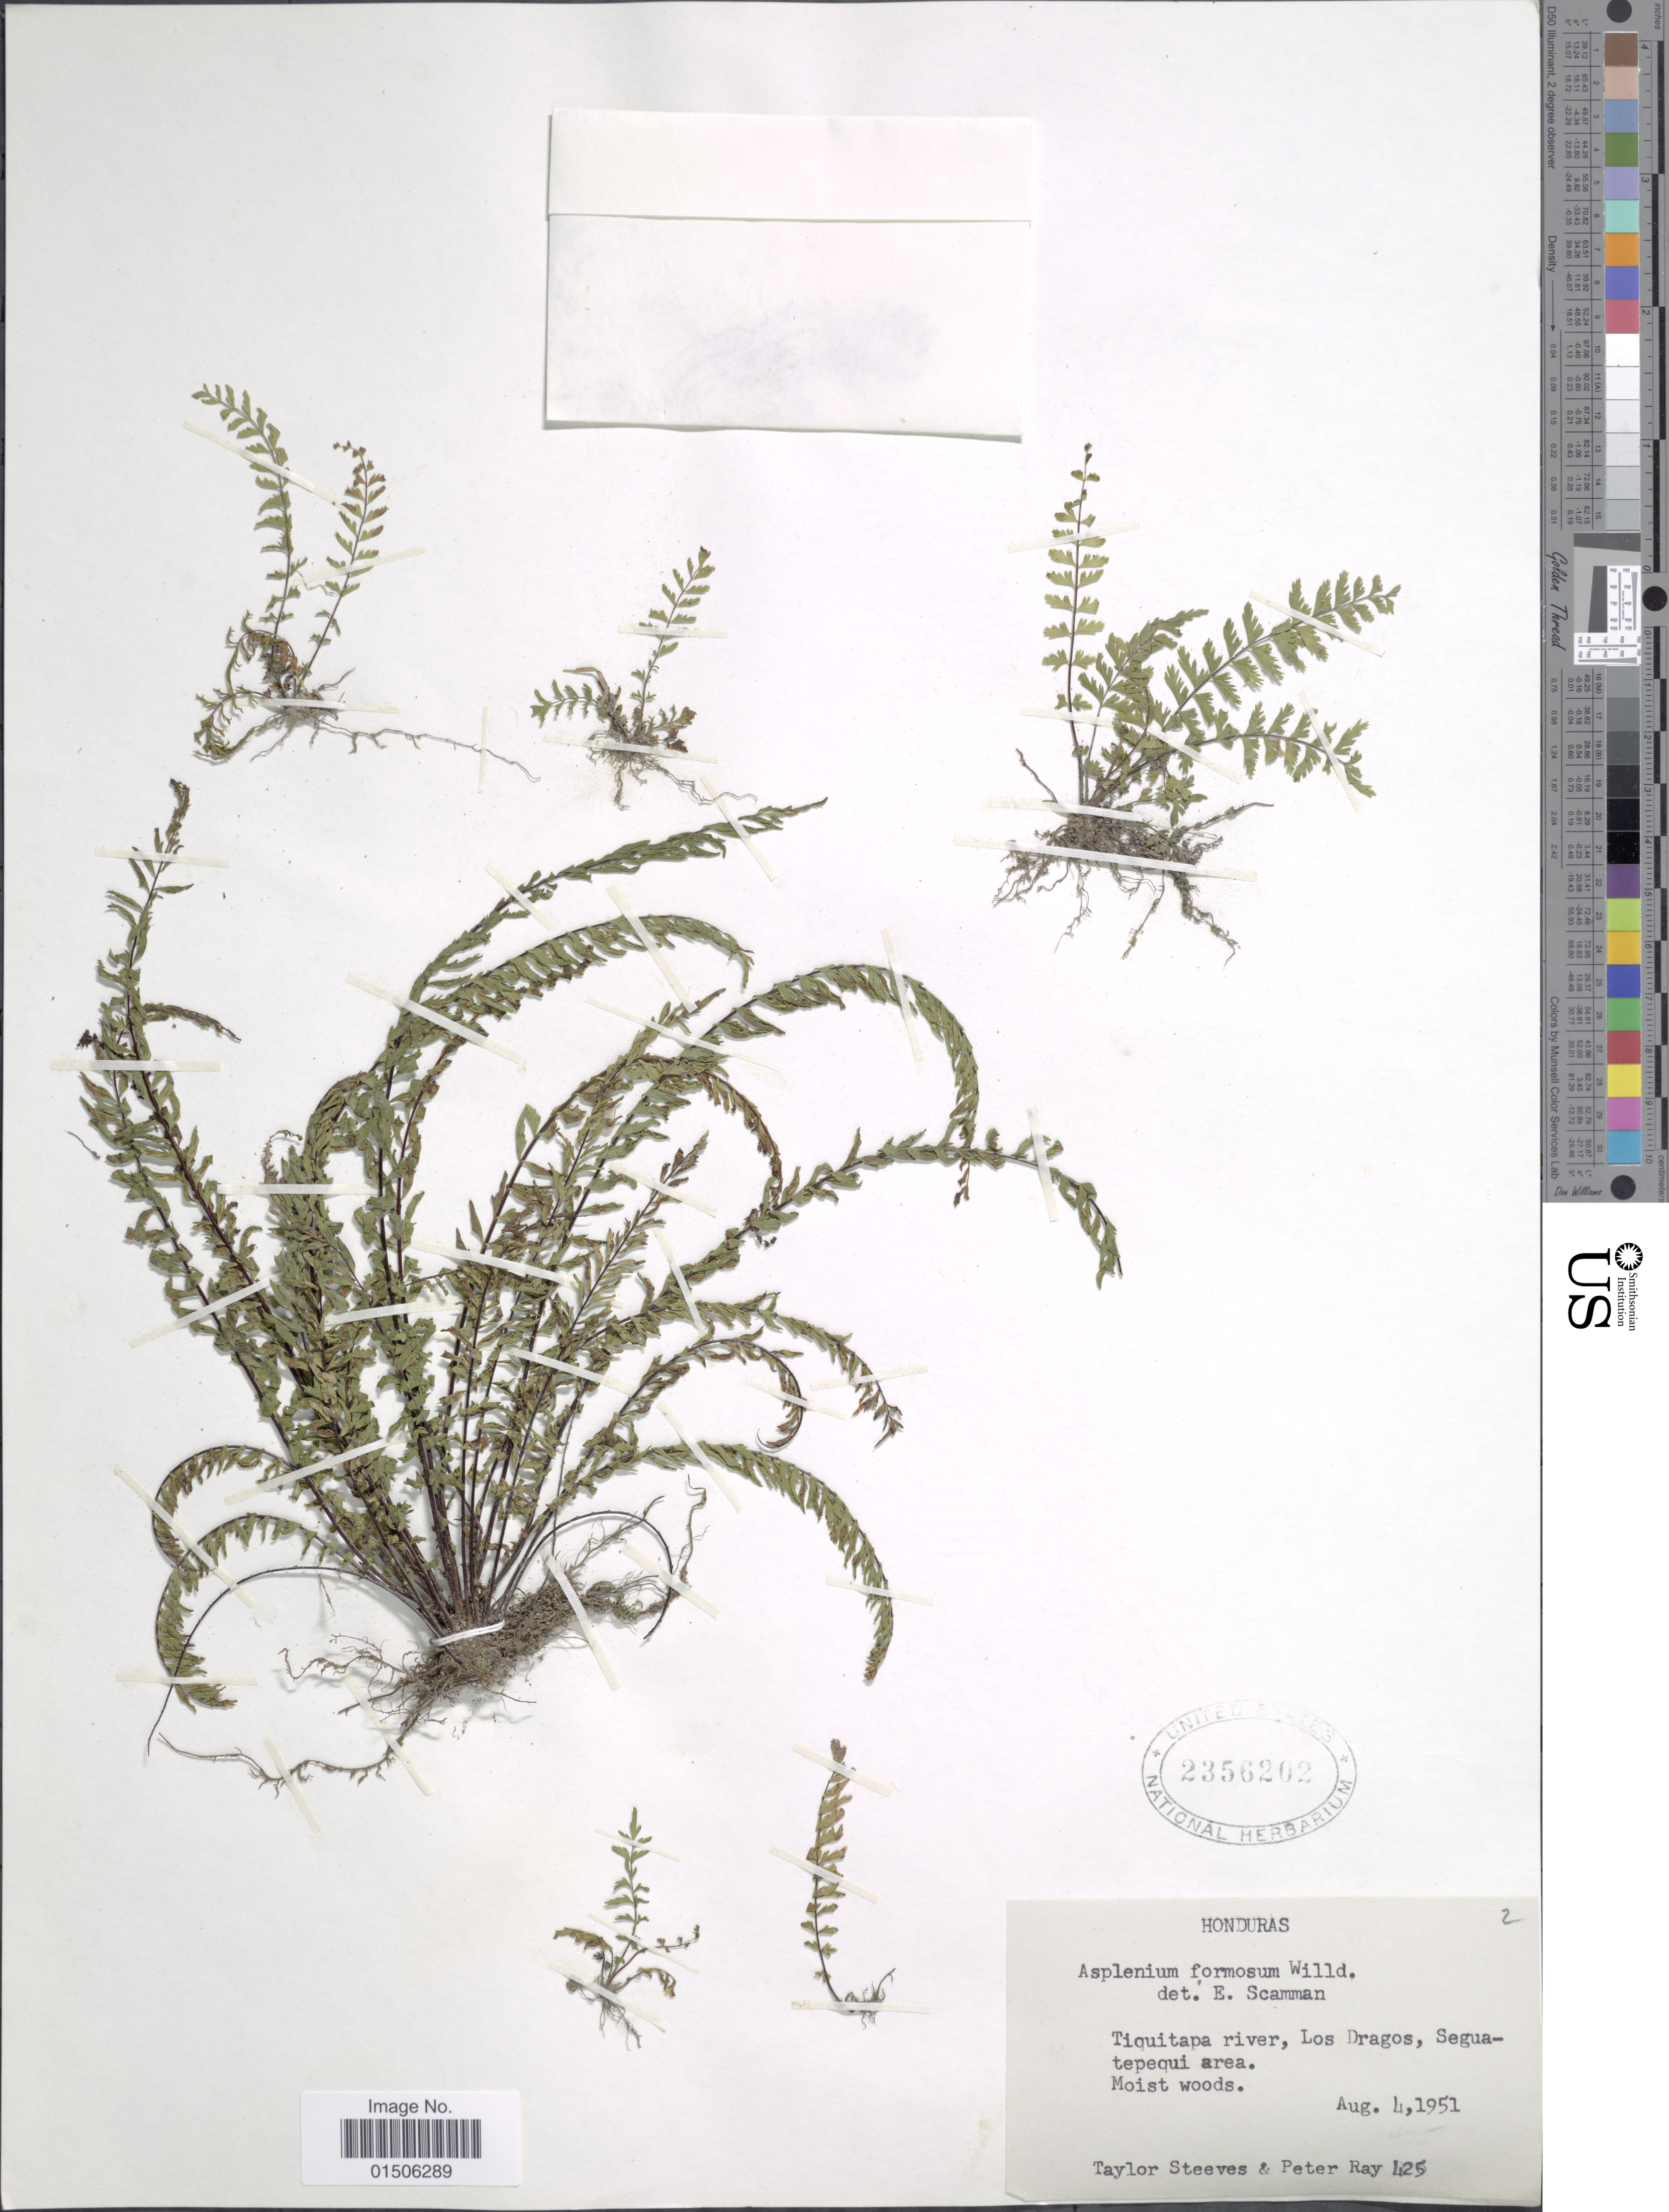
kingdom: Plantae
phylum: Tracheophyta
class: Polypodiopsida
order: Polypodiales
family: Aspleniaceae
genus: Asplenium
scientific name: Asplenium formosum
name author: Willd.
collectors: T. Steeves & P. Ray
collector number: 425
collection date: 1951-08-04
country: Honduras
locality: Tiquitapa river, Los Drago, Seguatepequi area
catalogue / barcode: US 2356202